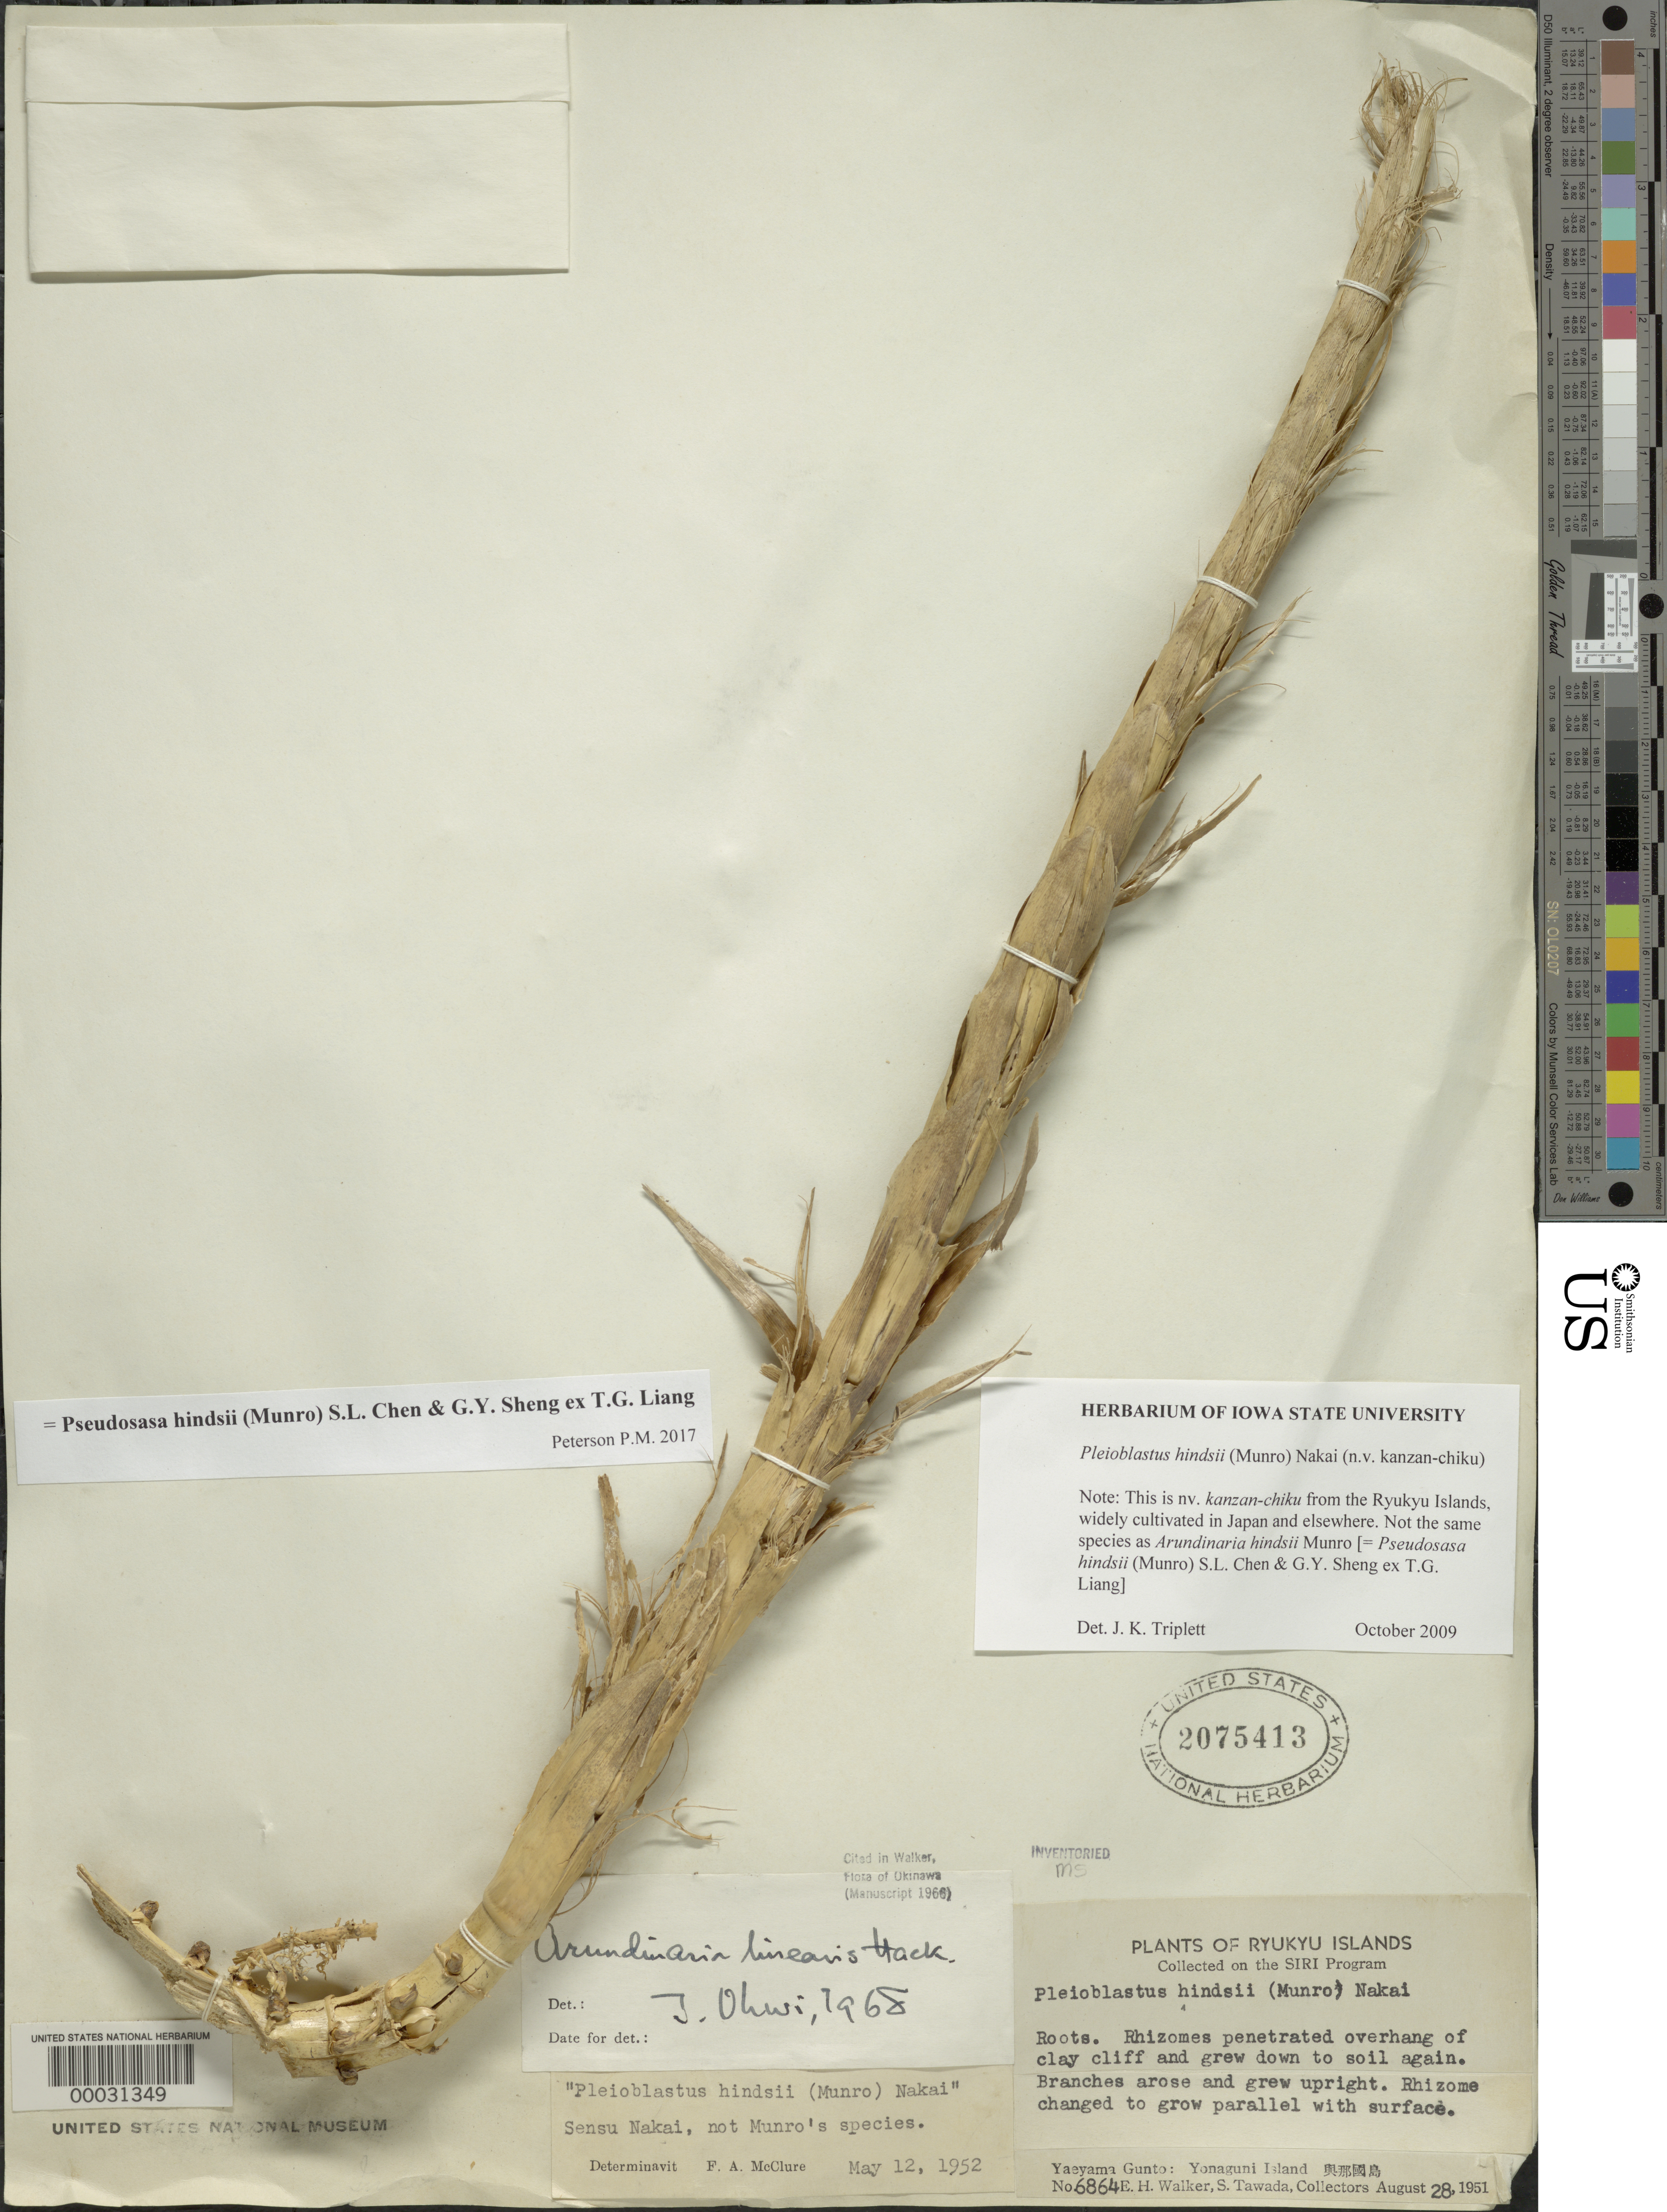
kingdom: Plantae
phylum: Tracheophyta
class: Liliopsida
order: Poales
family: Poaceae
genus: Pseudosasa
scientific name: Pseudosasa hindsii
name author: (Munro) S.L. Chen & G.Y. Sheng ex T.G. Liang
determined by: Poaceae Reorganization Project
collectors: E. H. Walker & S. Tawada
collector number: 6864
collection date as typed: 28 Aug 1951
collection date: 1951-08-28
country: Japan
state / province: Okinawa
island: Yonaguni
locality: Yaeyama Gunto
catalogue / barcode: US 2075413